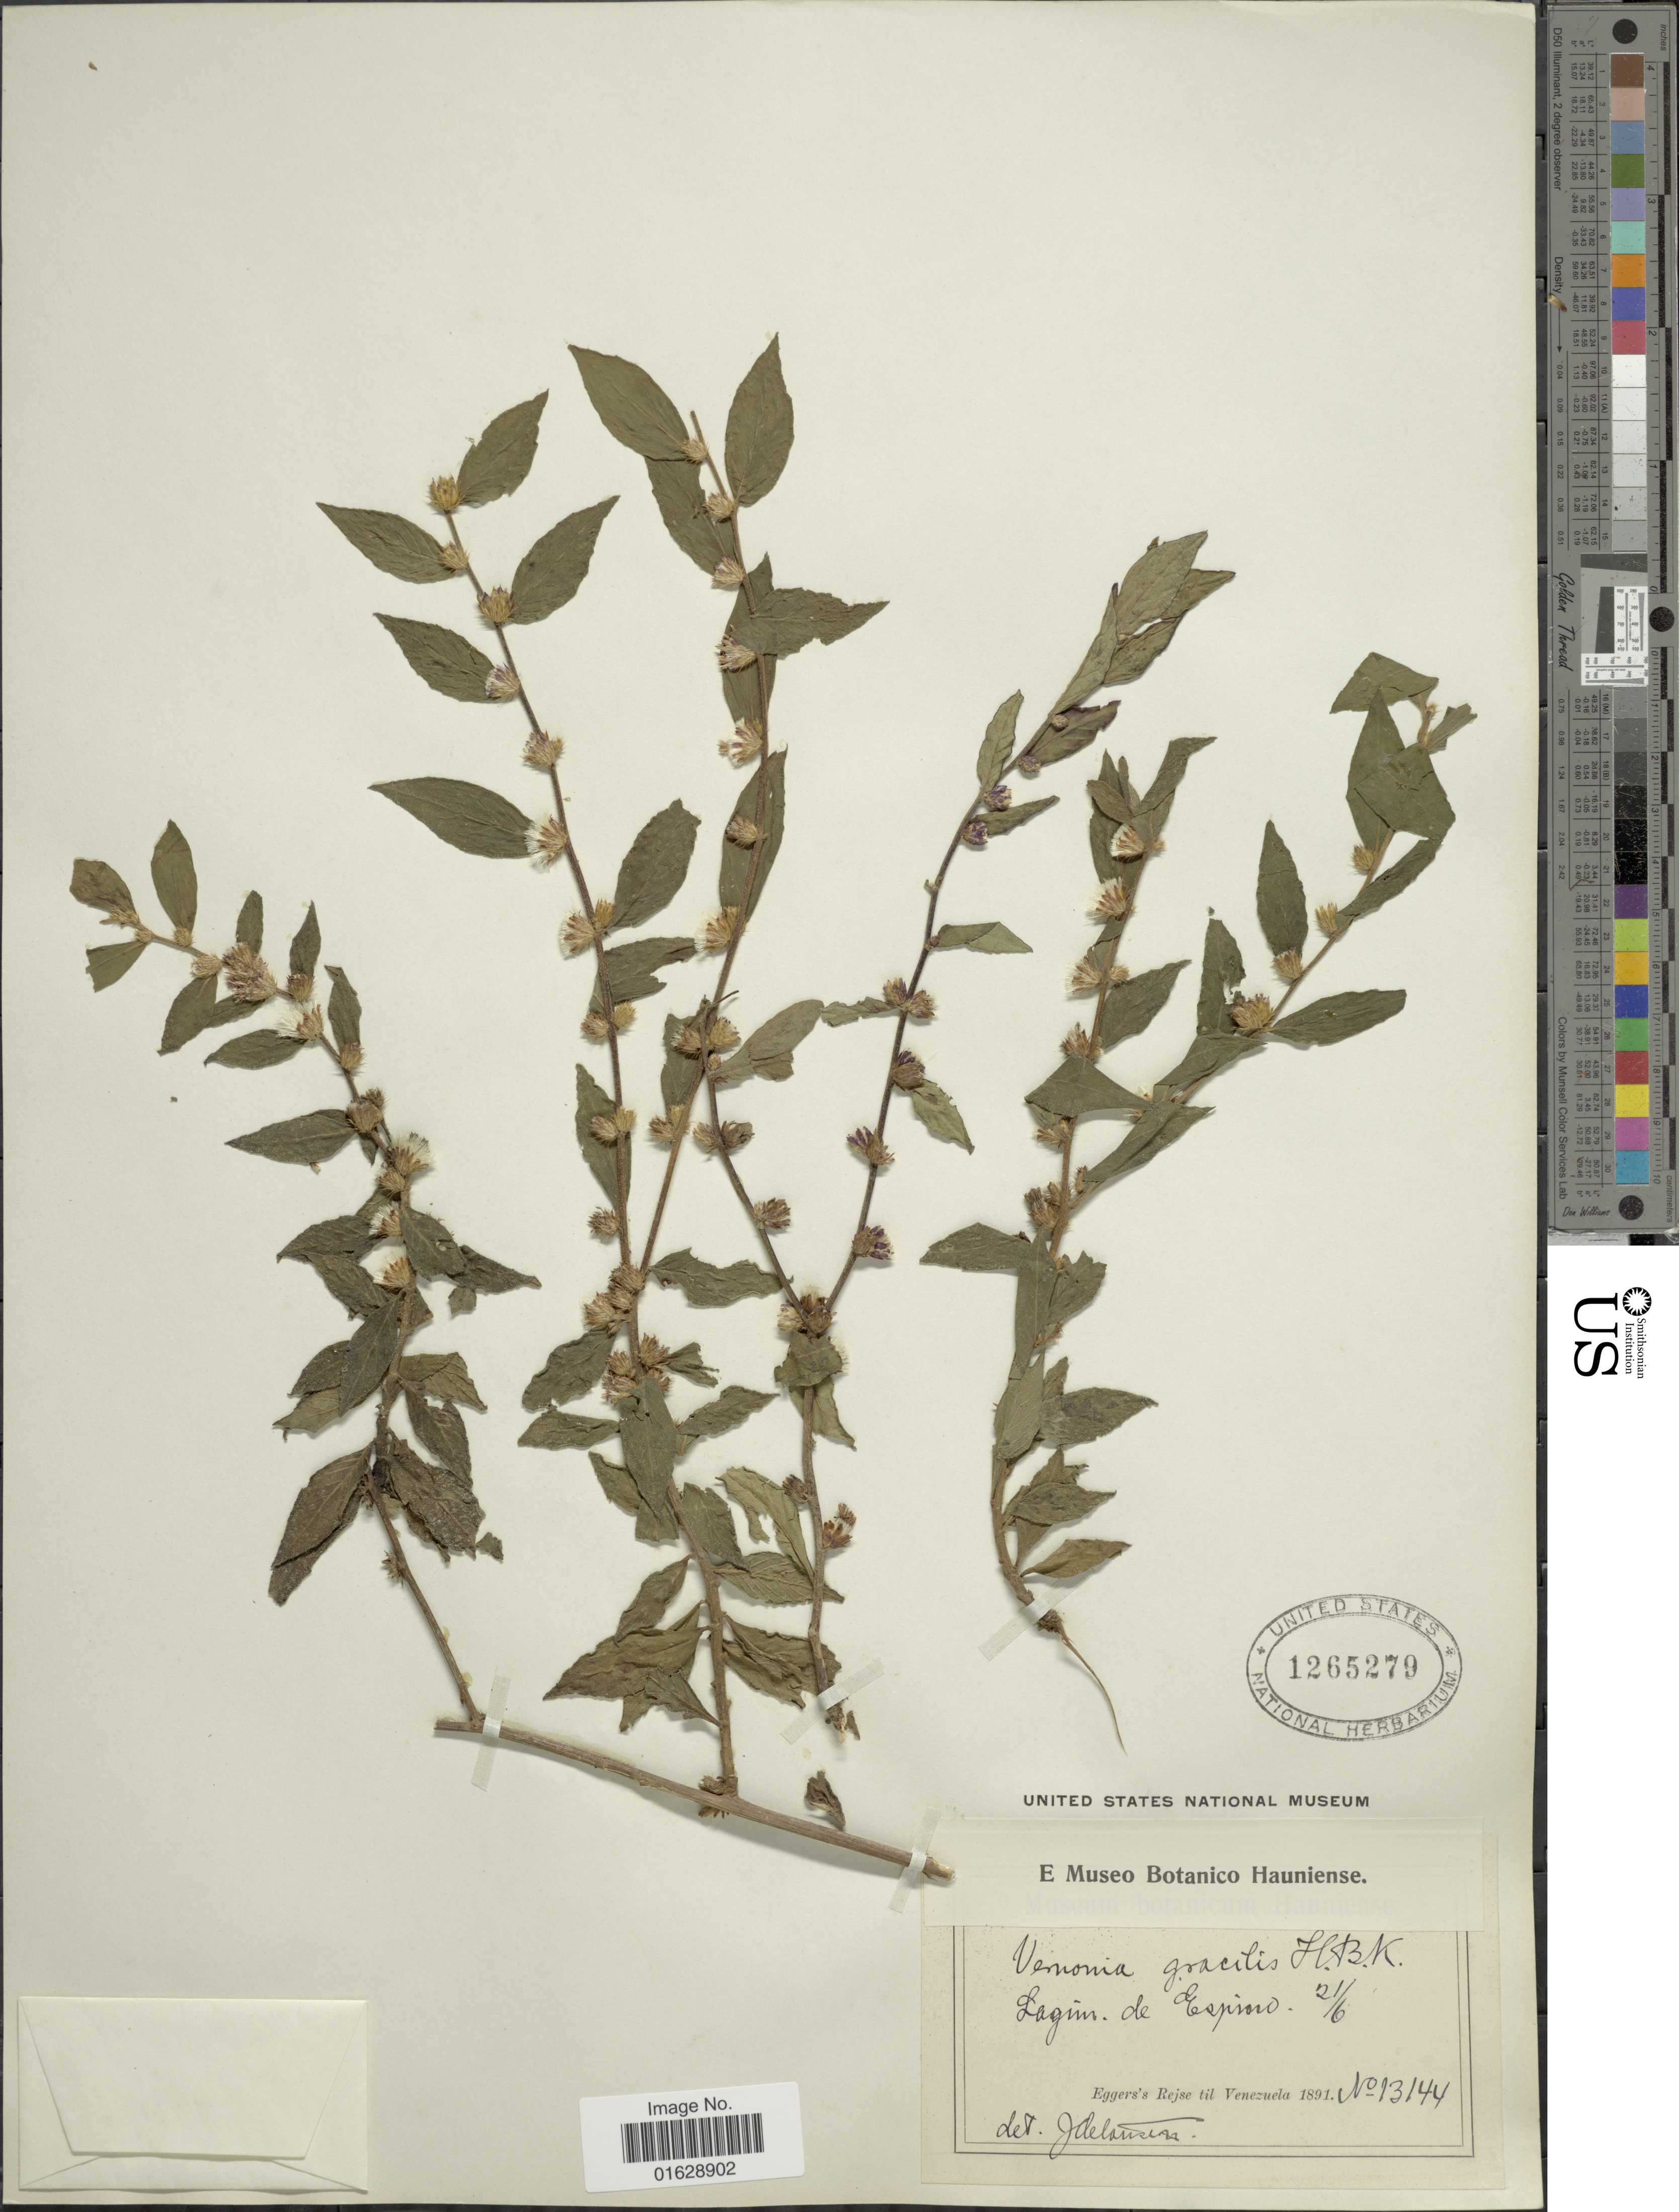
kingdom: Plantae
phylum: Tracheophyta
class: Magnoliopsida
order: Asterales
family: Asteraceae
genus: Lepidaploa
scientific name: Lepidaploa gracilis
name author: (Kunth) H. Rob.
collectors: -. Eggers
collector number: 13144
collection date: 1891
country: Venezuela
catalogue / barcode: US 1265279